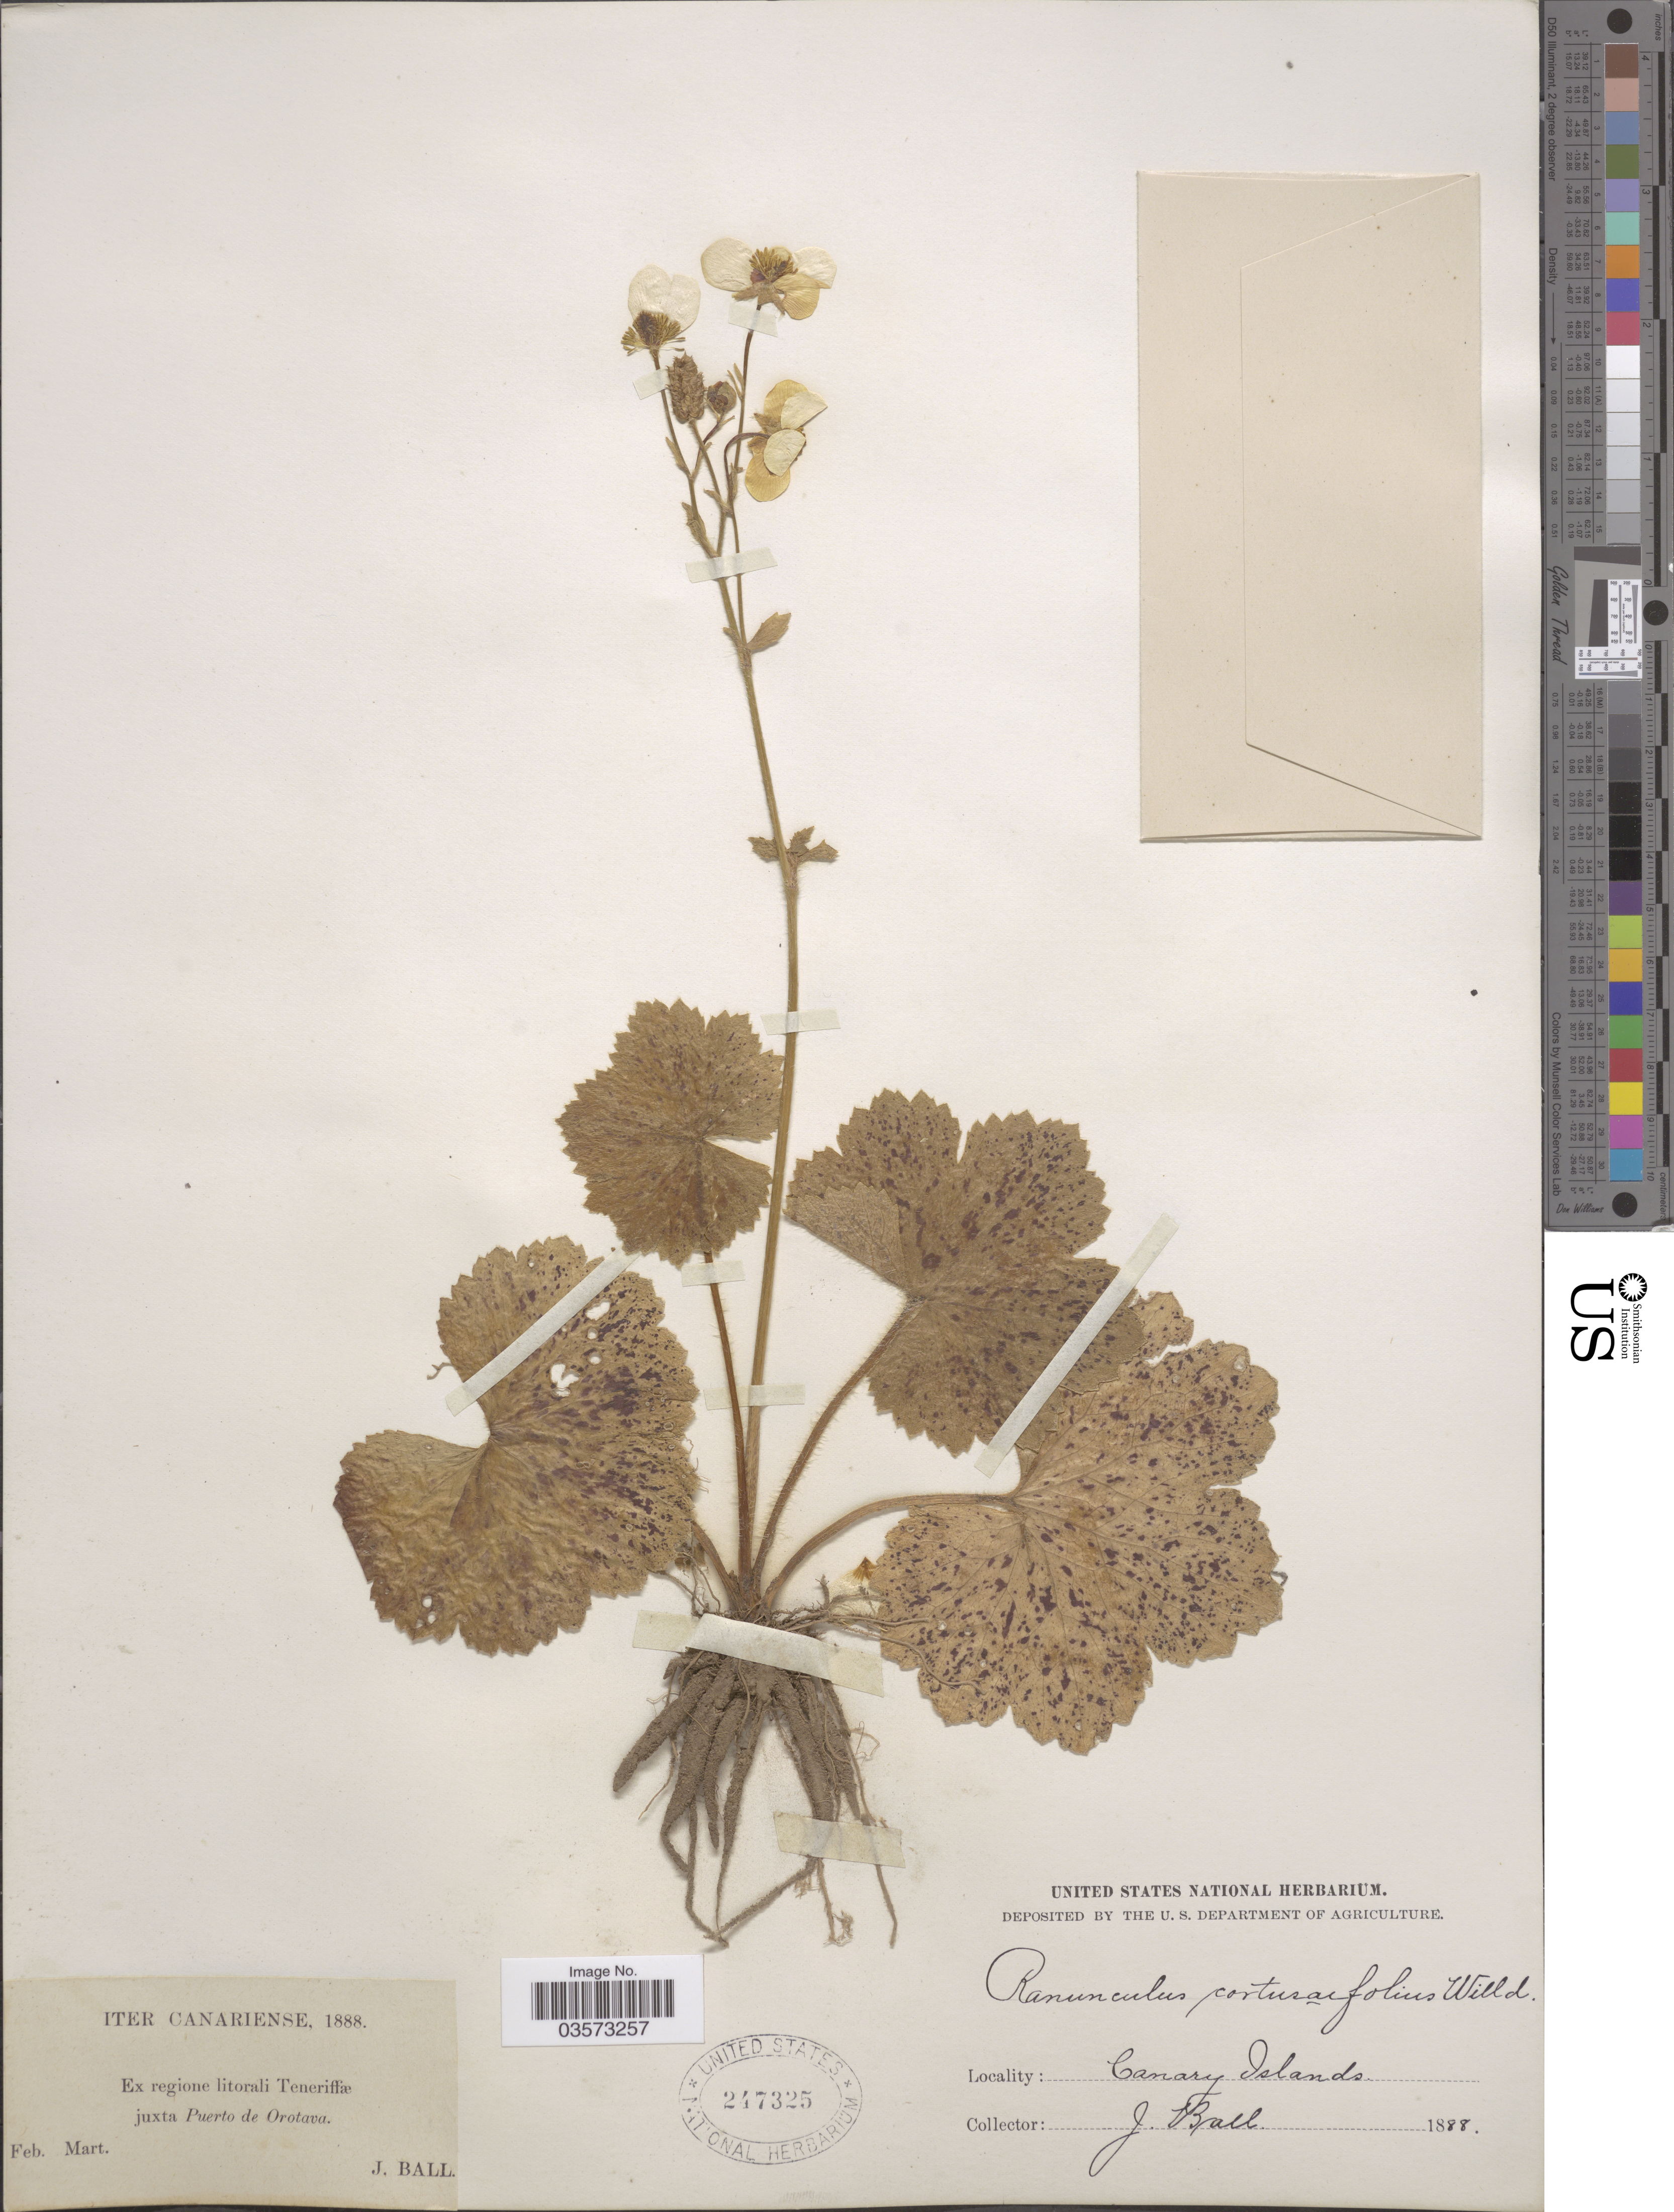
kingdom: Plantae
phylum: Tracheophyta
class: Magnoliopsida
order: Ranunculales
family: Ranunculaceae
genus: Ranunculus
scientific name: Ranunculus cortusifolius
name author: Willd.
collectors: J. Ball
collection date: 1888-02/1888-03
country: Spain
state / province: Canarias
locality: Iter Canariense. Ex regione litorali Teneriffæ juxta Puerto de Orotava. Canary Islands.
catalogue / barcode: US 247325